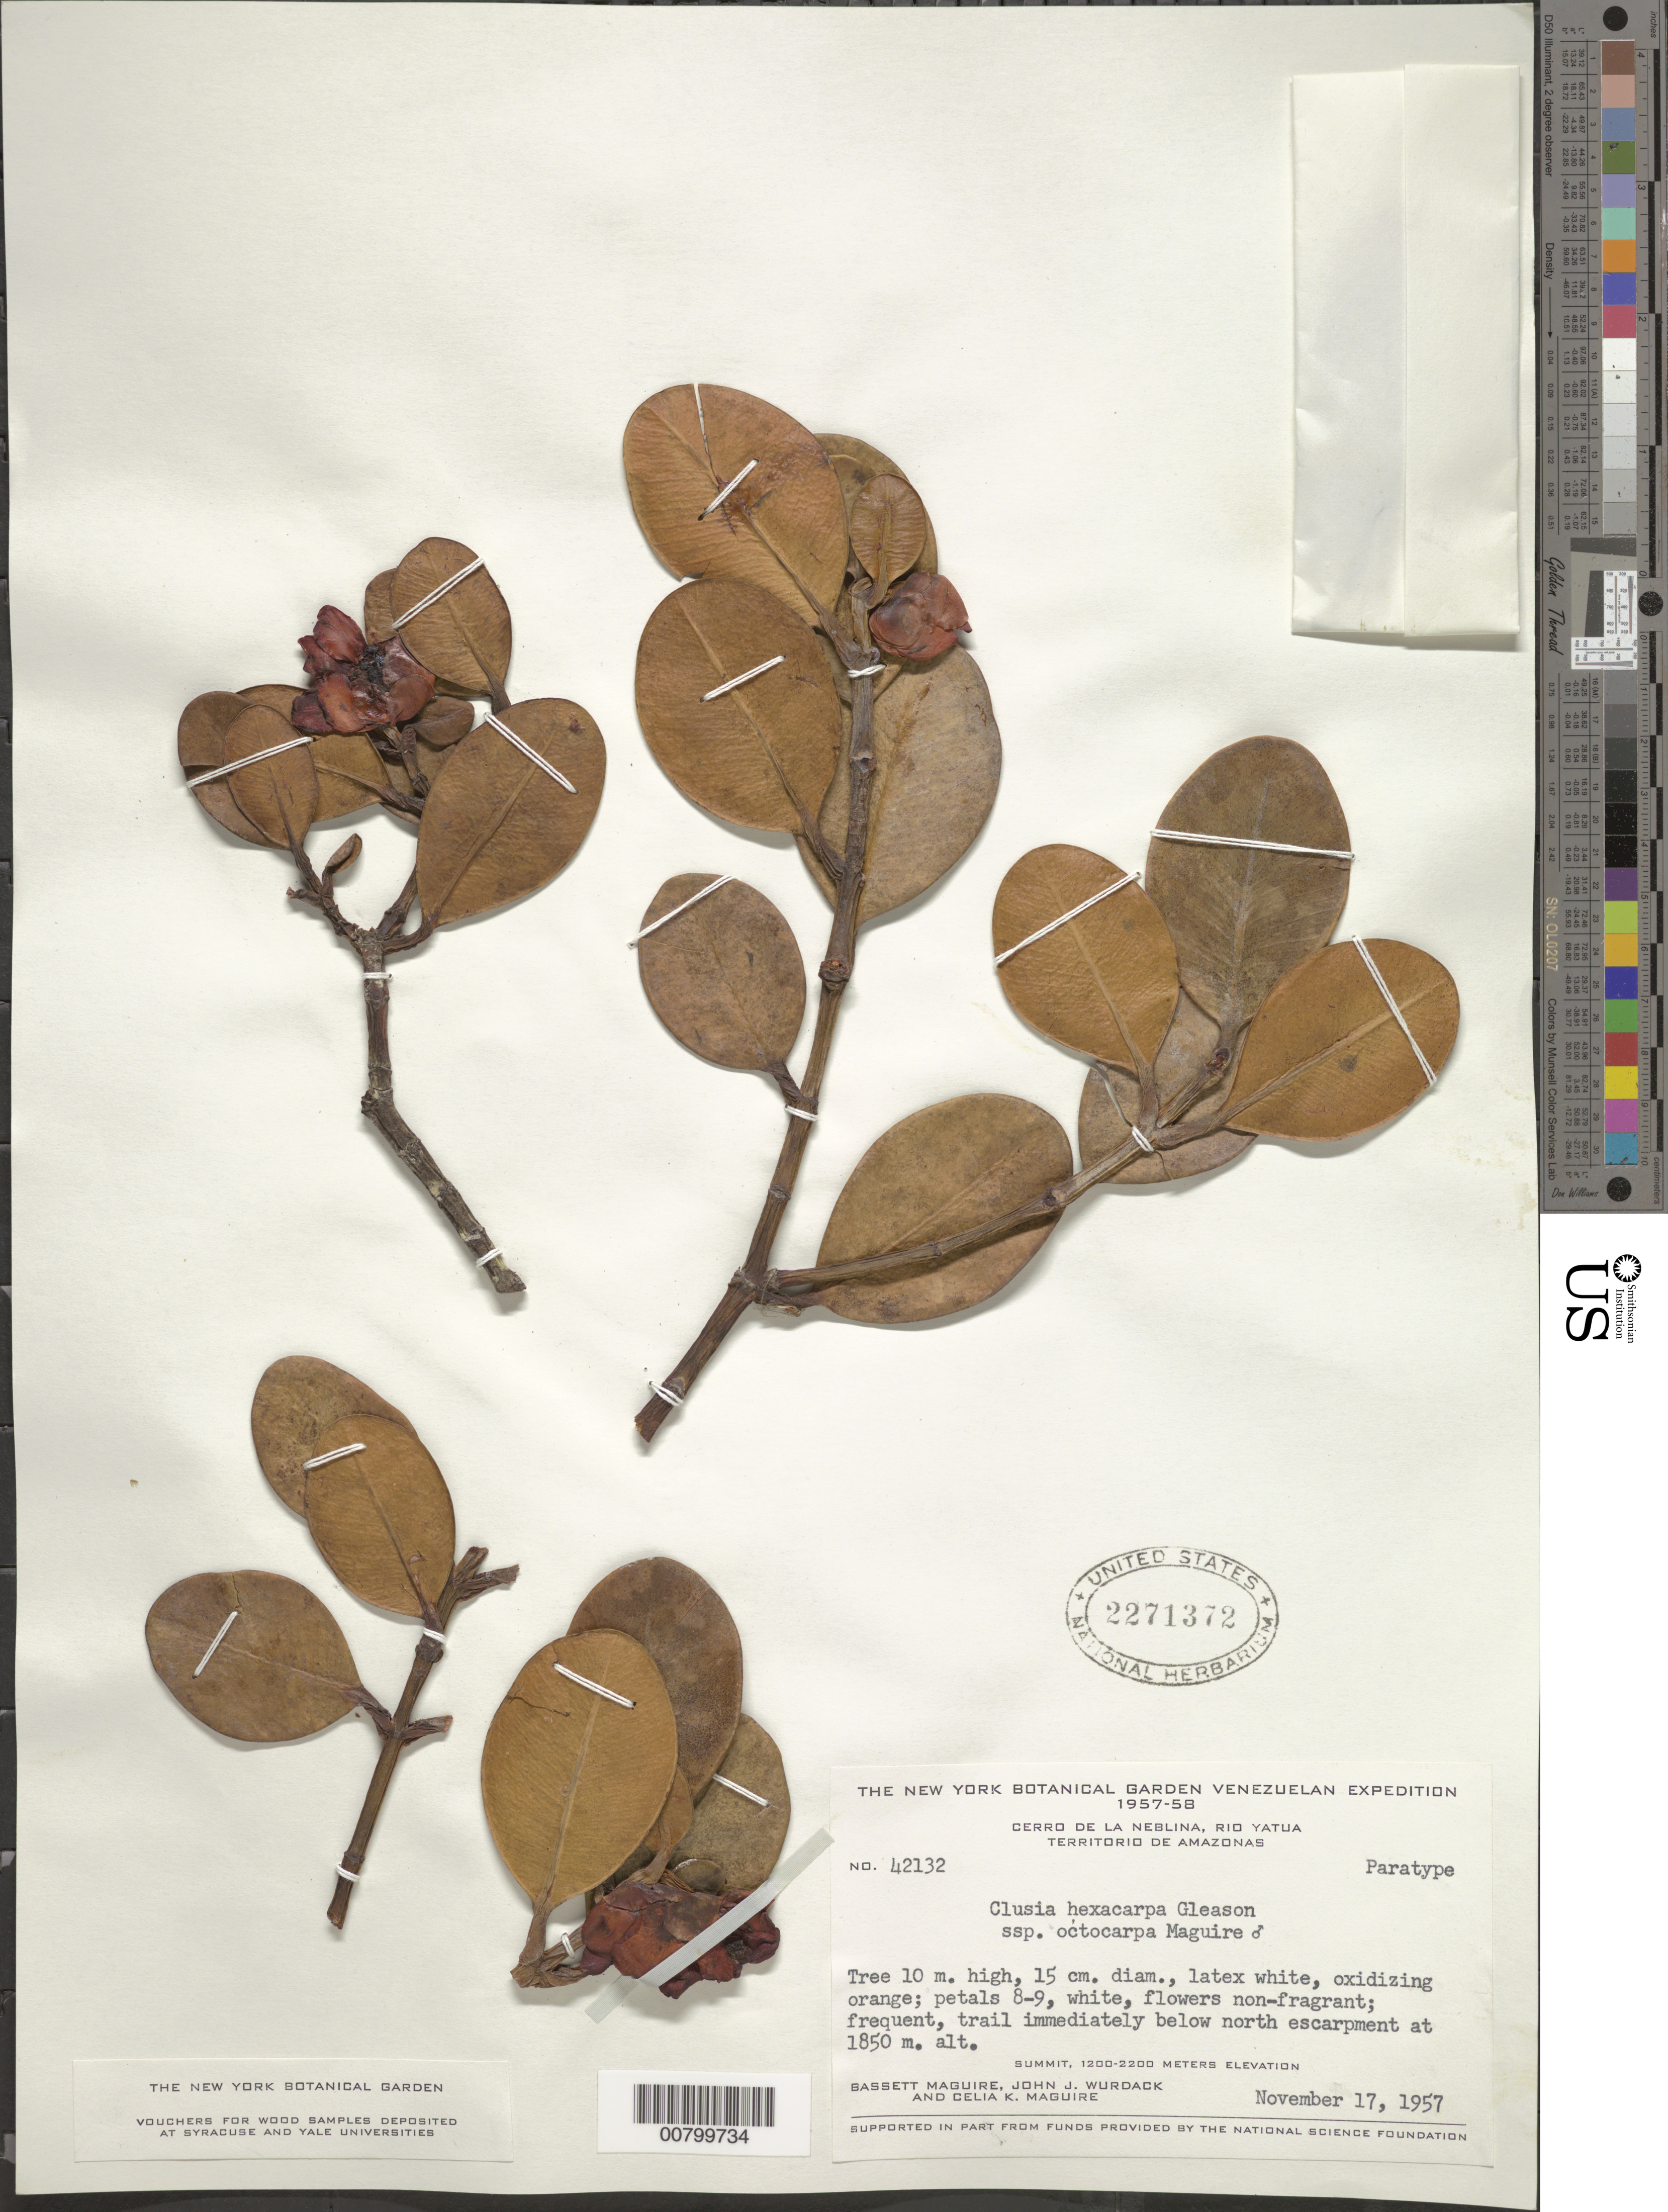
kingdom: Plantae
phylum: Tracheophyta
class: Magnoliopsida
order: Malpighiales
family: Clusiaceae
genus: Clusia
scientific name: Clusia hexacarpa subsp. octocarpa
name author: Maguire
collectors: B. Maguire, J. J. Wurdack & C. K. Maguire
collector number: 42132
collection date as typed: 17-Nov-57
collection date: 1957-11-17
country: Venezuela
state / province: Amazonas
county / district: Río Negro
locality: Cerro de la Neblina, Río Yatua, below North Escarpment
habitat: Along trail immediately below escarpment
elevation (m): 1850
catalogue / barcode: US 2271372